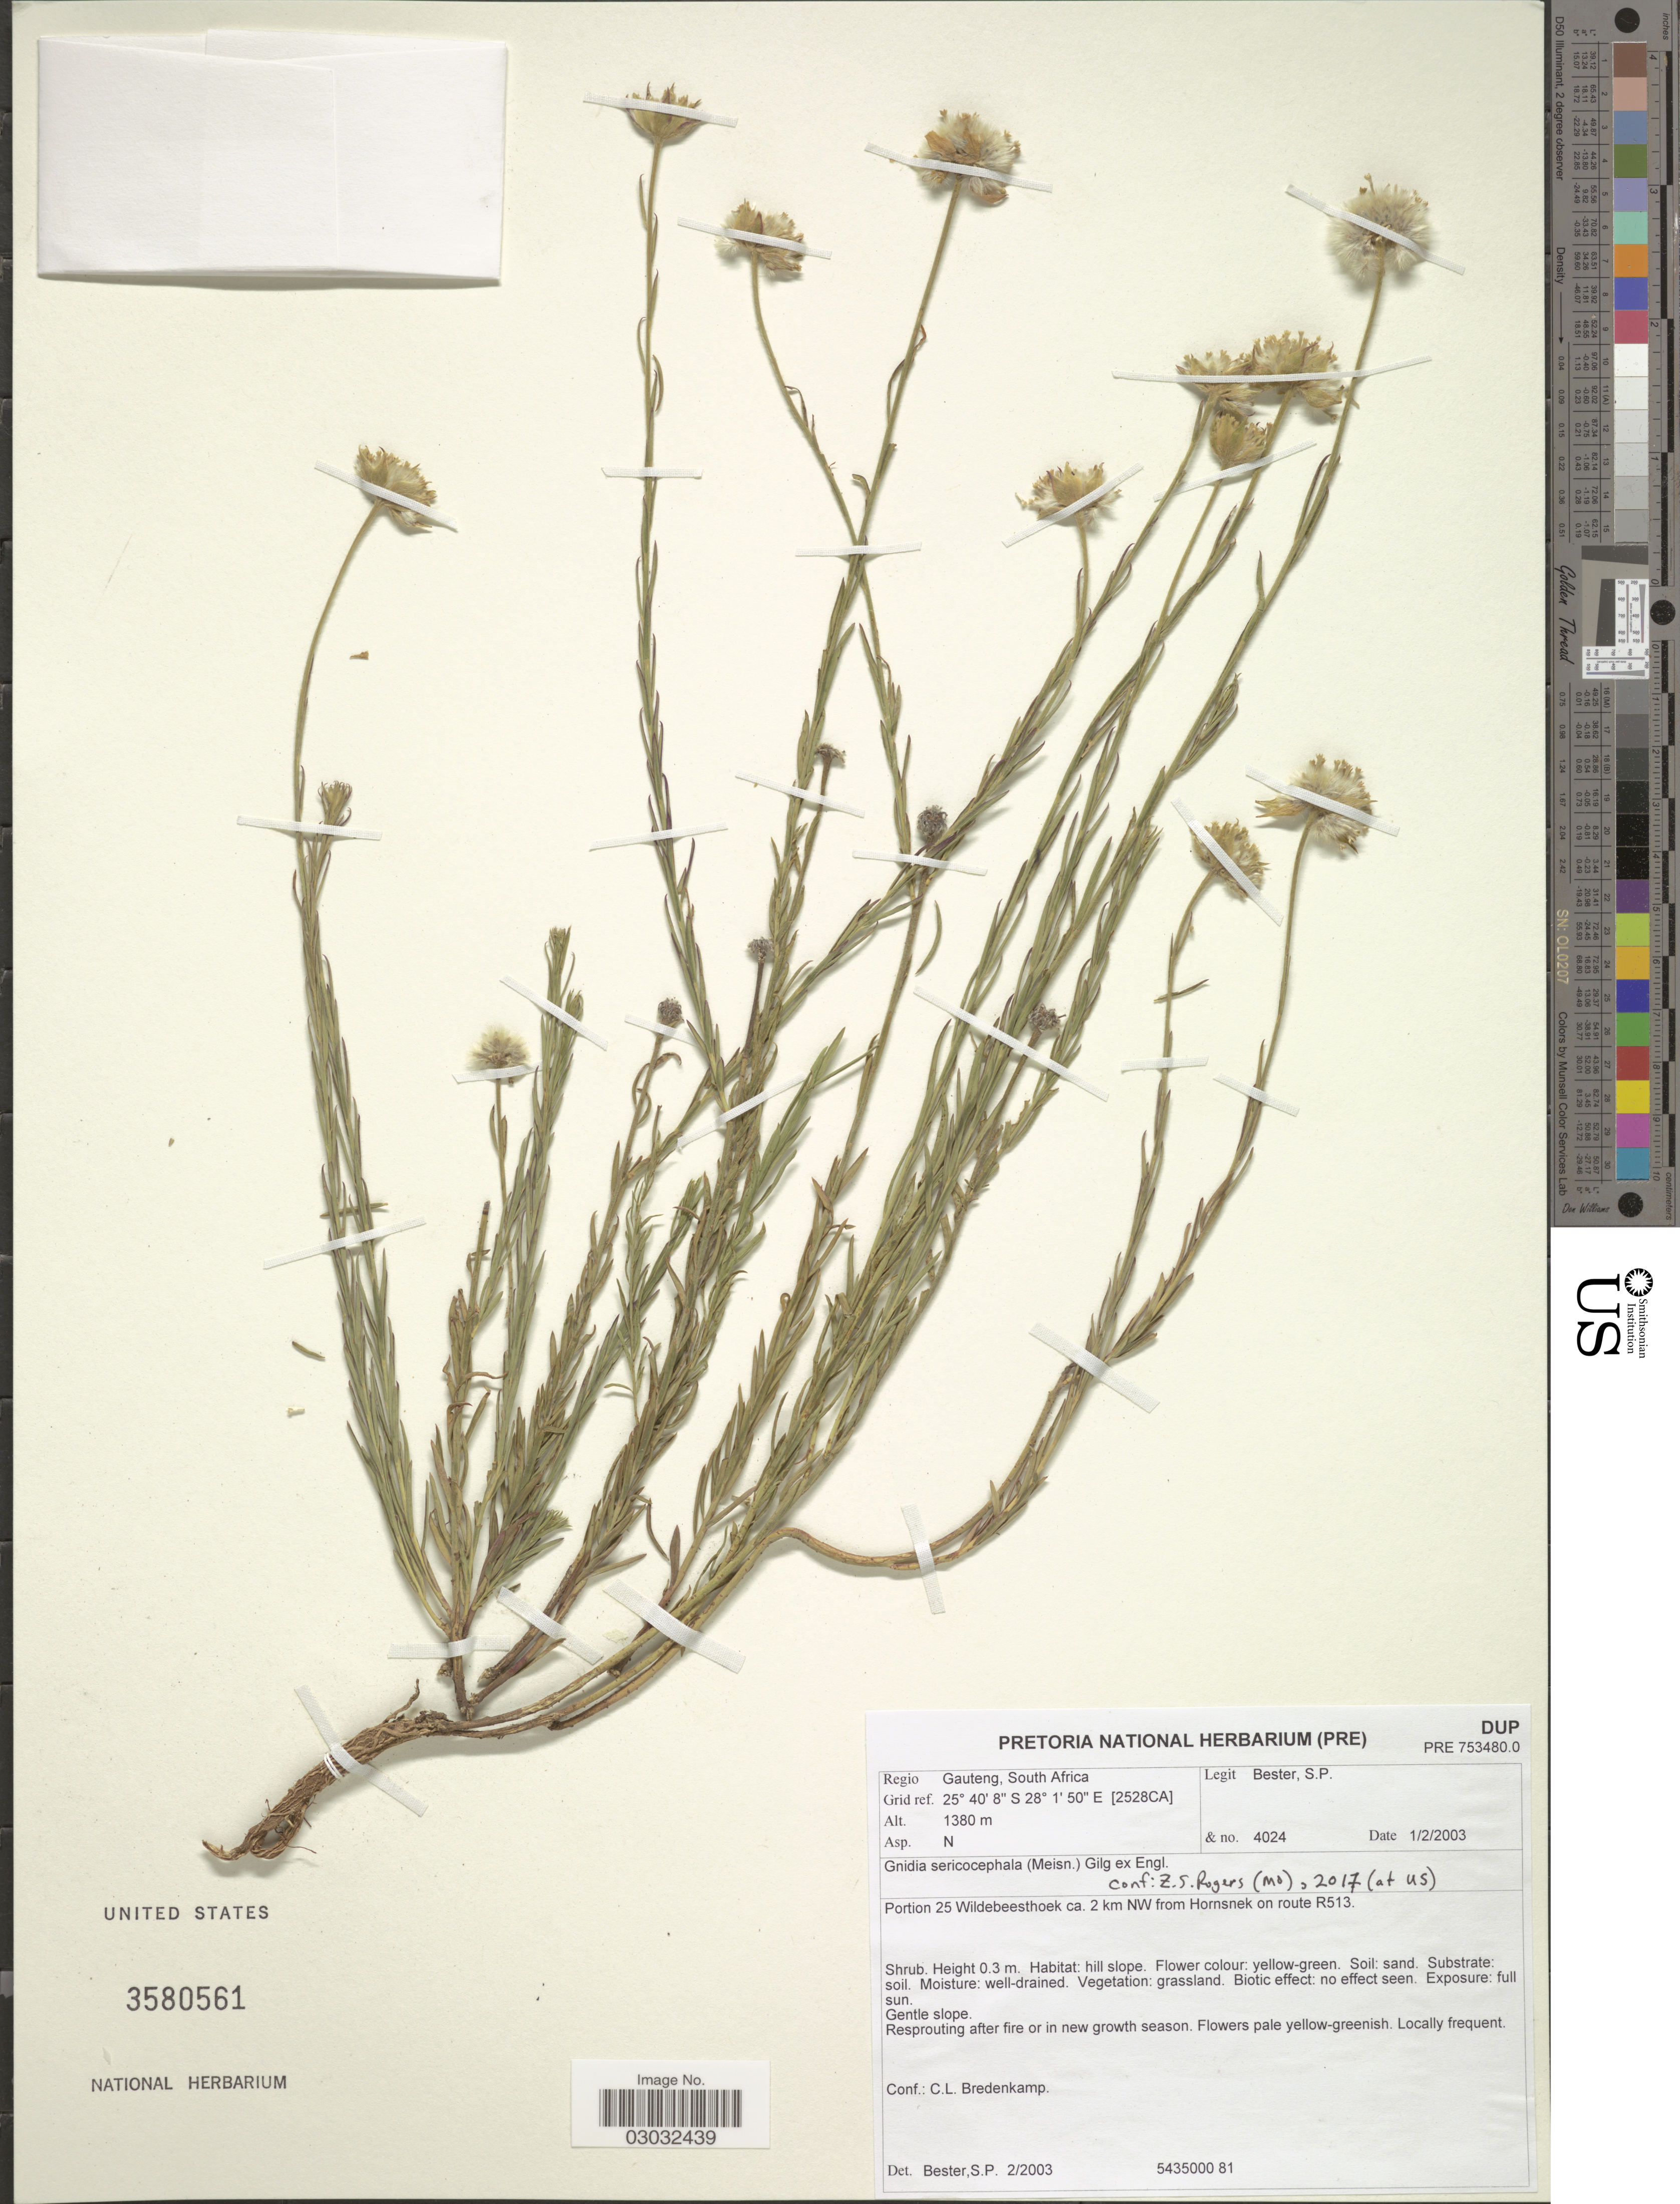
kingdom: Plantae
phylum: Tracheophyta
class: Magnoliopsida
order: Malvales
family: Thymelaeaceae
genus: Lasiosiphon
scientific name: Lasiosiphon sericocephalus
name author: (Meisn.) J.C. Manning & Boatwr.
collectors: S. Bester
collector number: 4024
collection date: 2003-02-01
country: South Africa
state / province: Gauteng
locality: Regio Gauteng, South Africa. Portion 25 Wildebeesthoek ca. 2 km. NW from Hornsnek on route R513.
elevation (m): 1380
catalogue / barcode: US 3580561